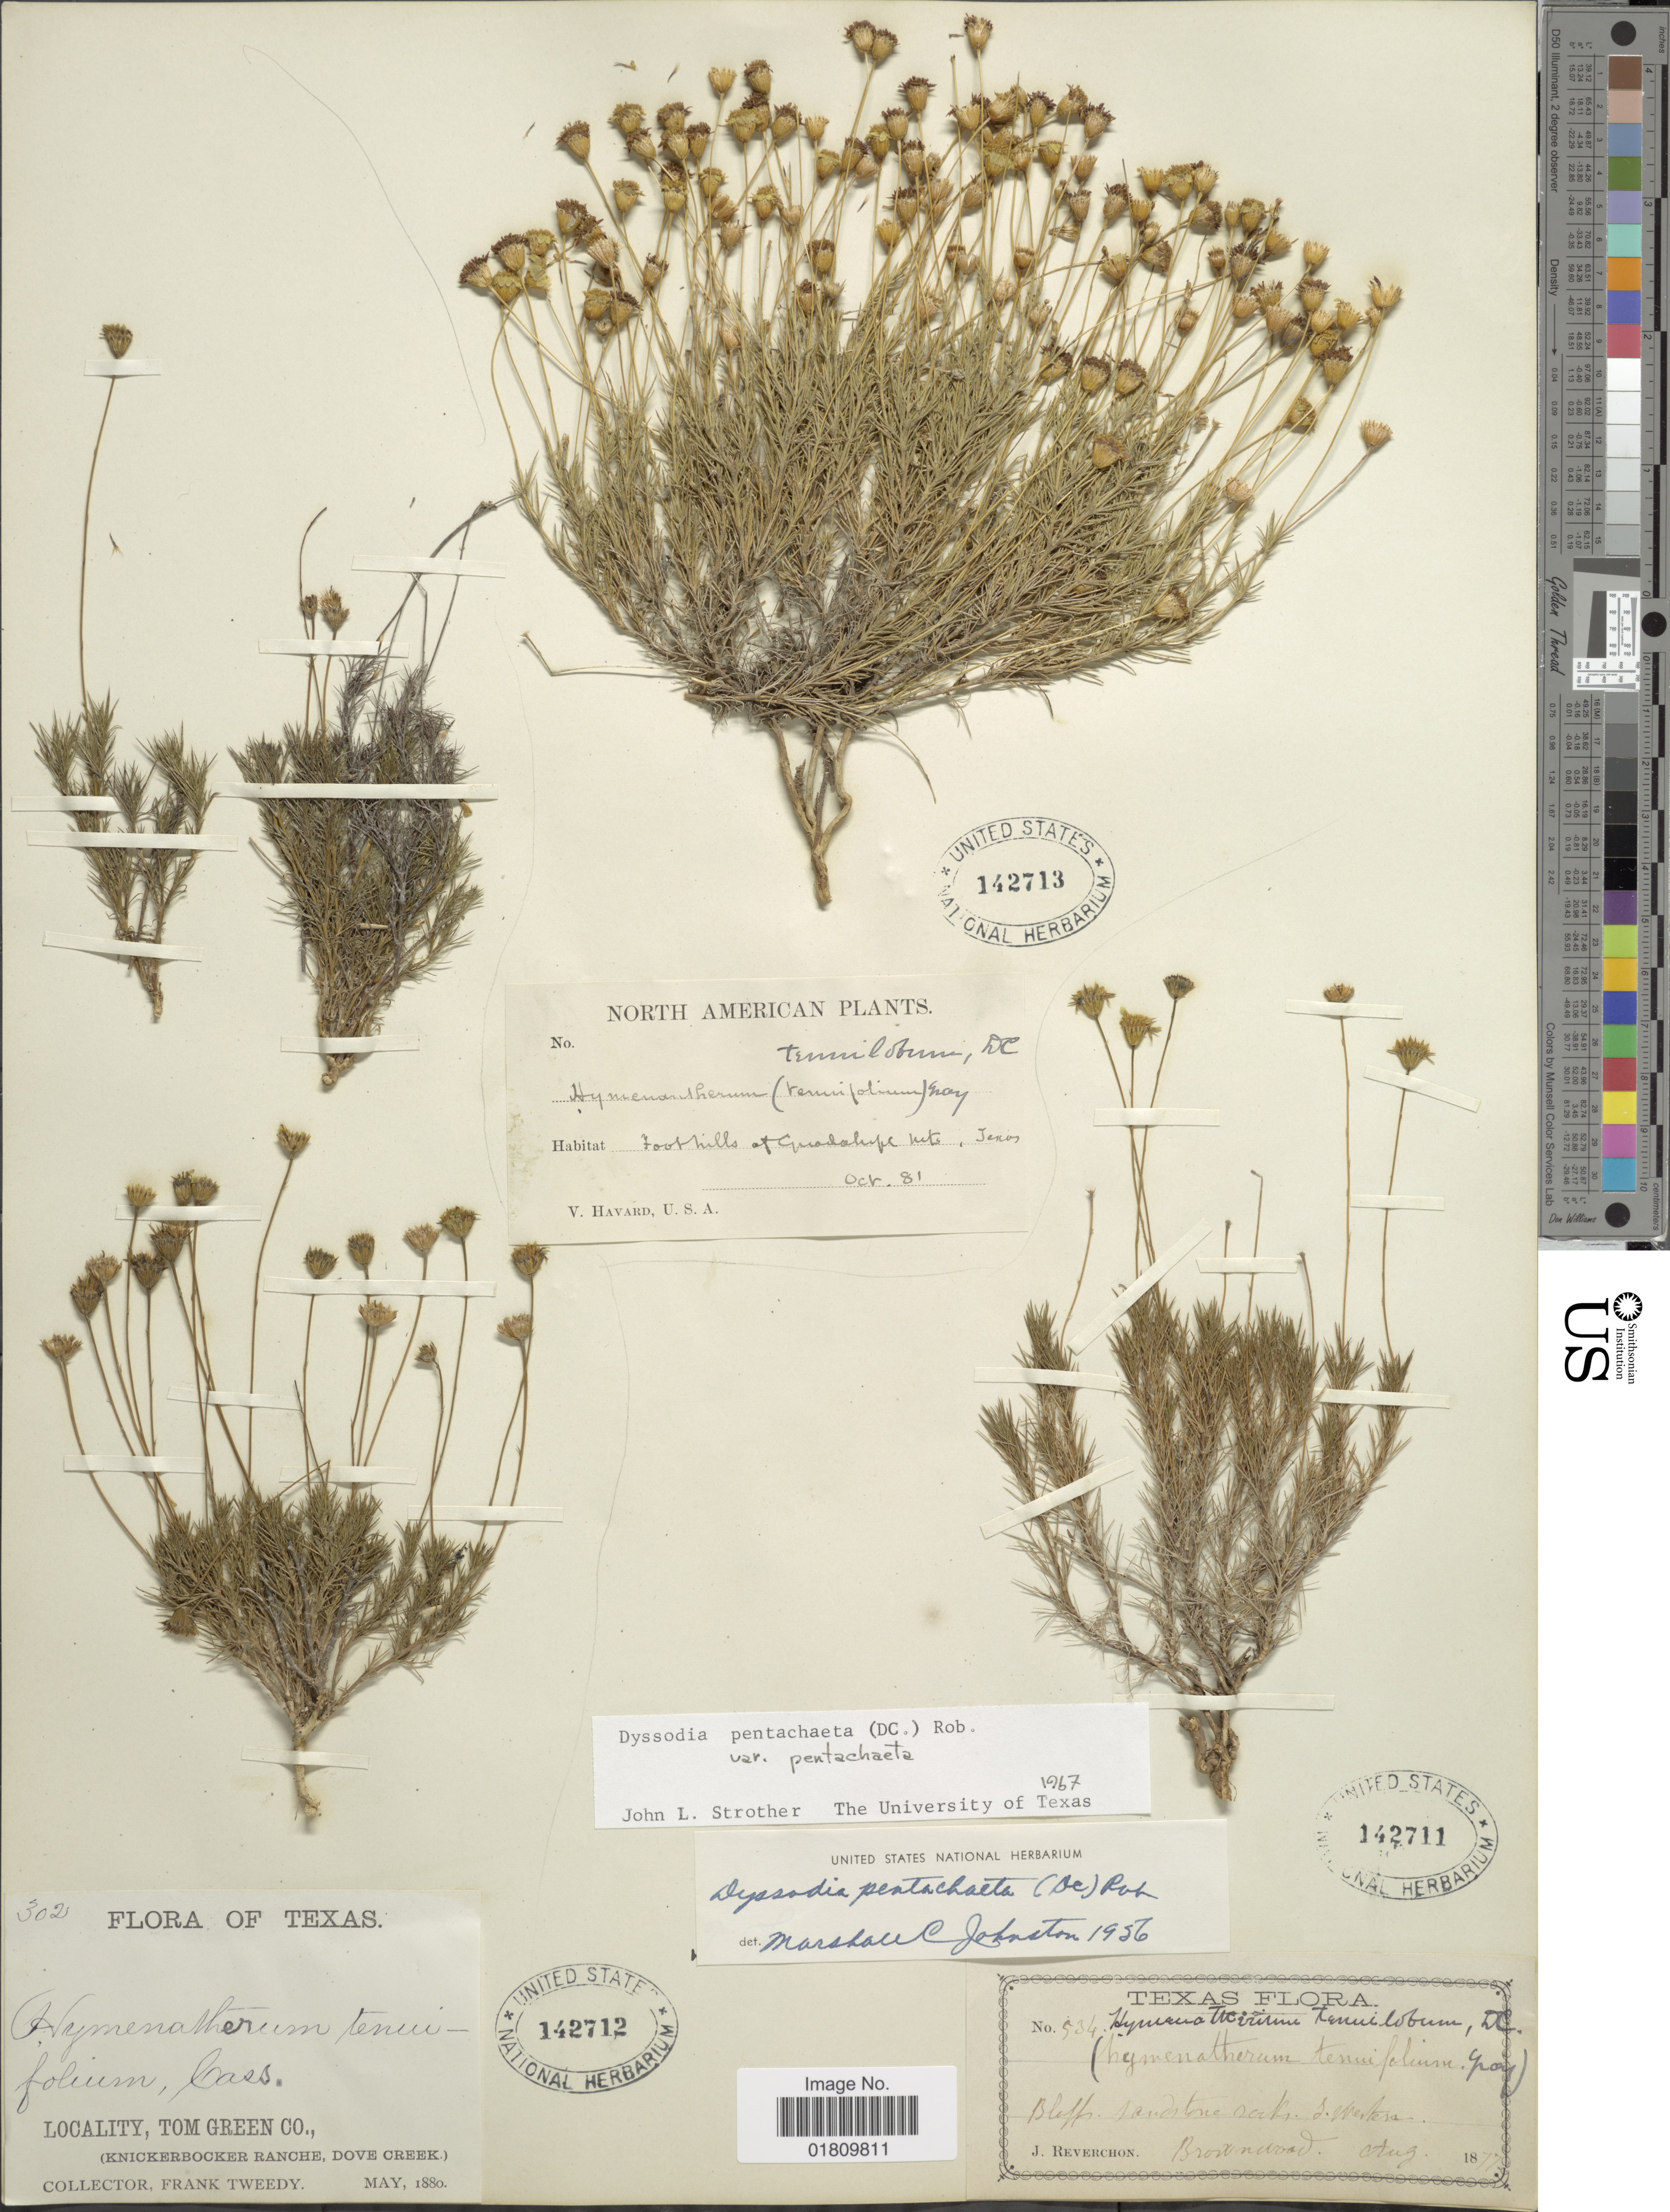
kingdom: Plantae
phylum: Tracheophyta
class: Magnoliopsida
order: Asterales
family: Asteraceae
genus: Thymophylla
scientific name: Thymophylla pentachaeta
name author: (DC.) Small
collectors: J. Reverchon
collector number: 534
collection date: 1877-08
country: United States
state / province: Texas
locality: Bluffs sandstone perks, S. Western, Brownwood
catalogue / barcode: US 142711